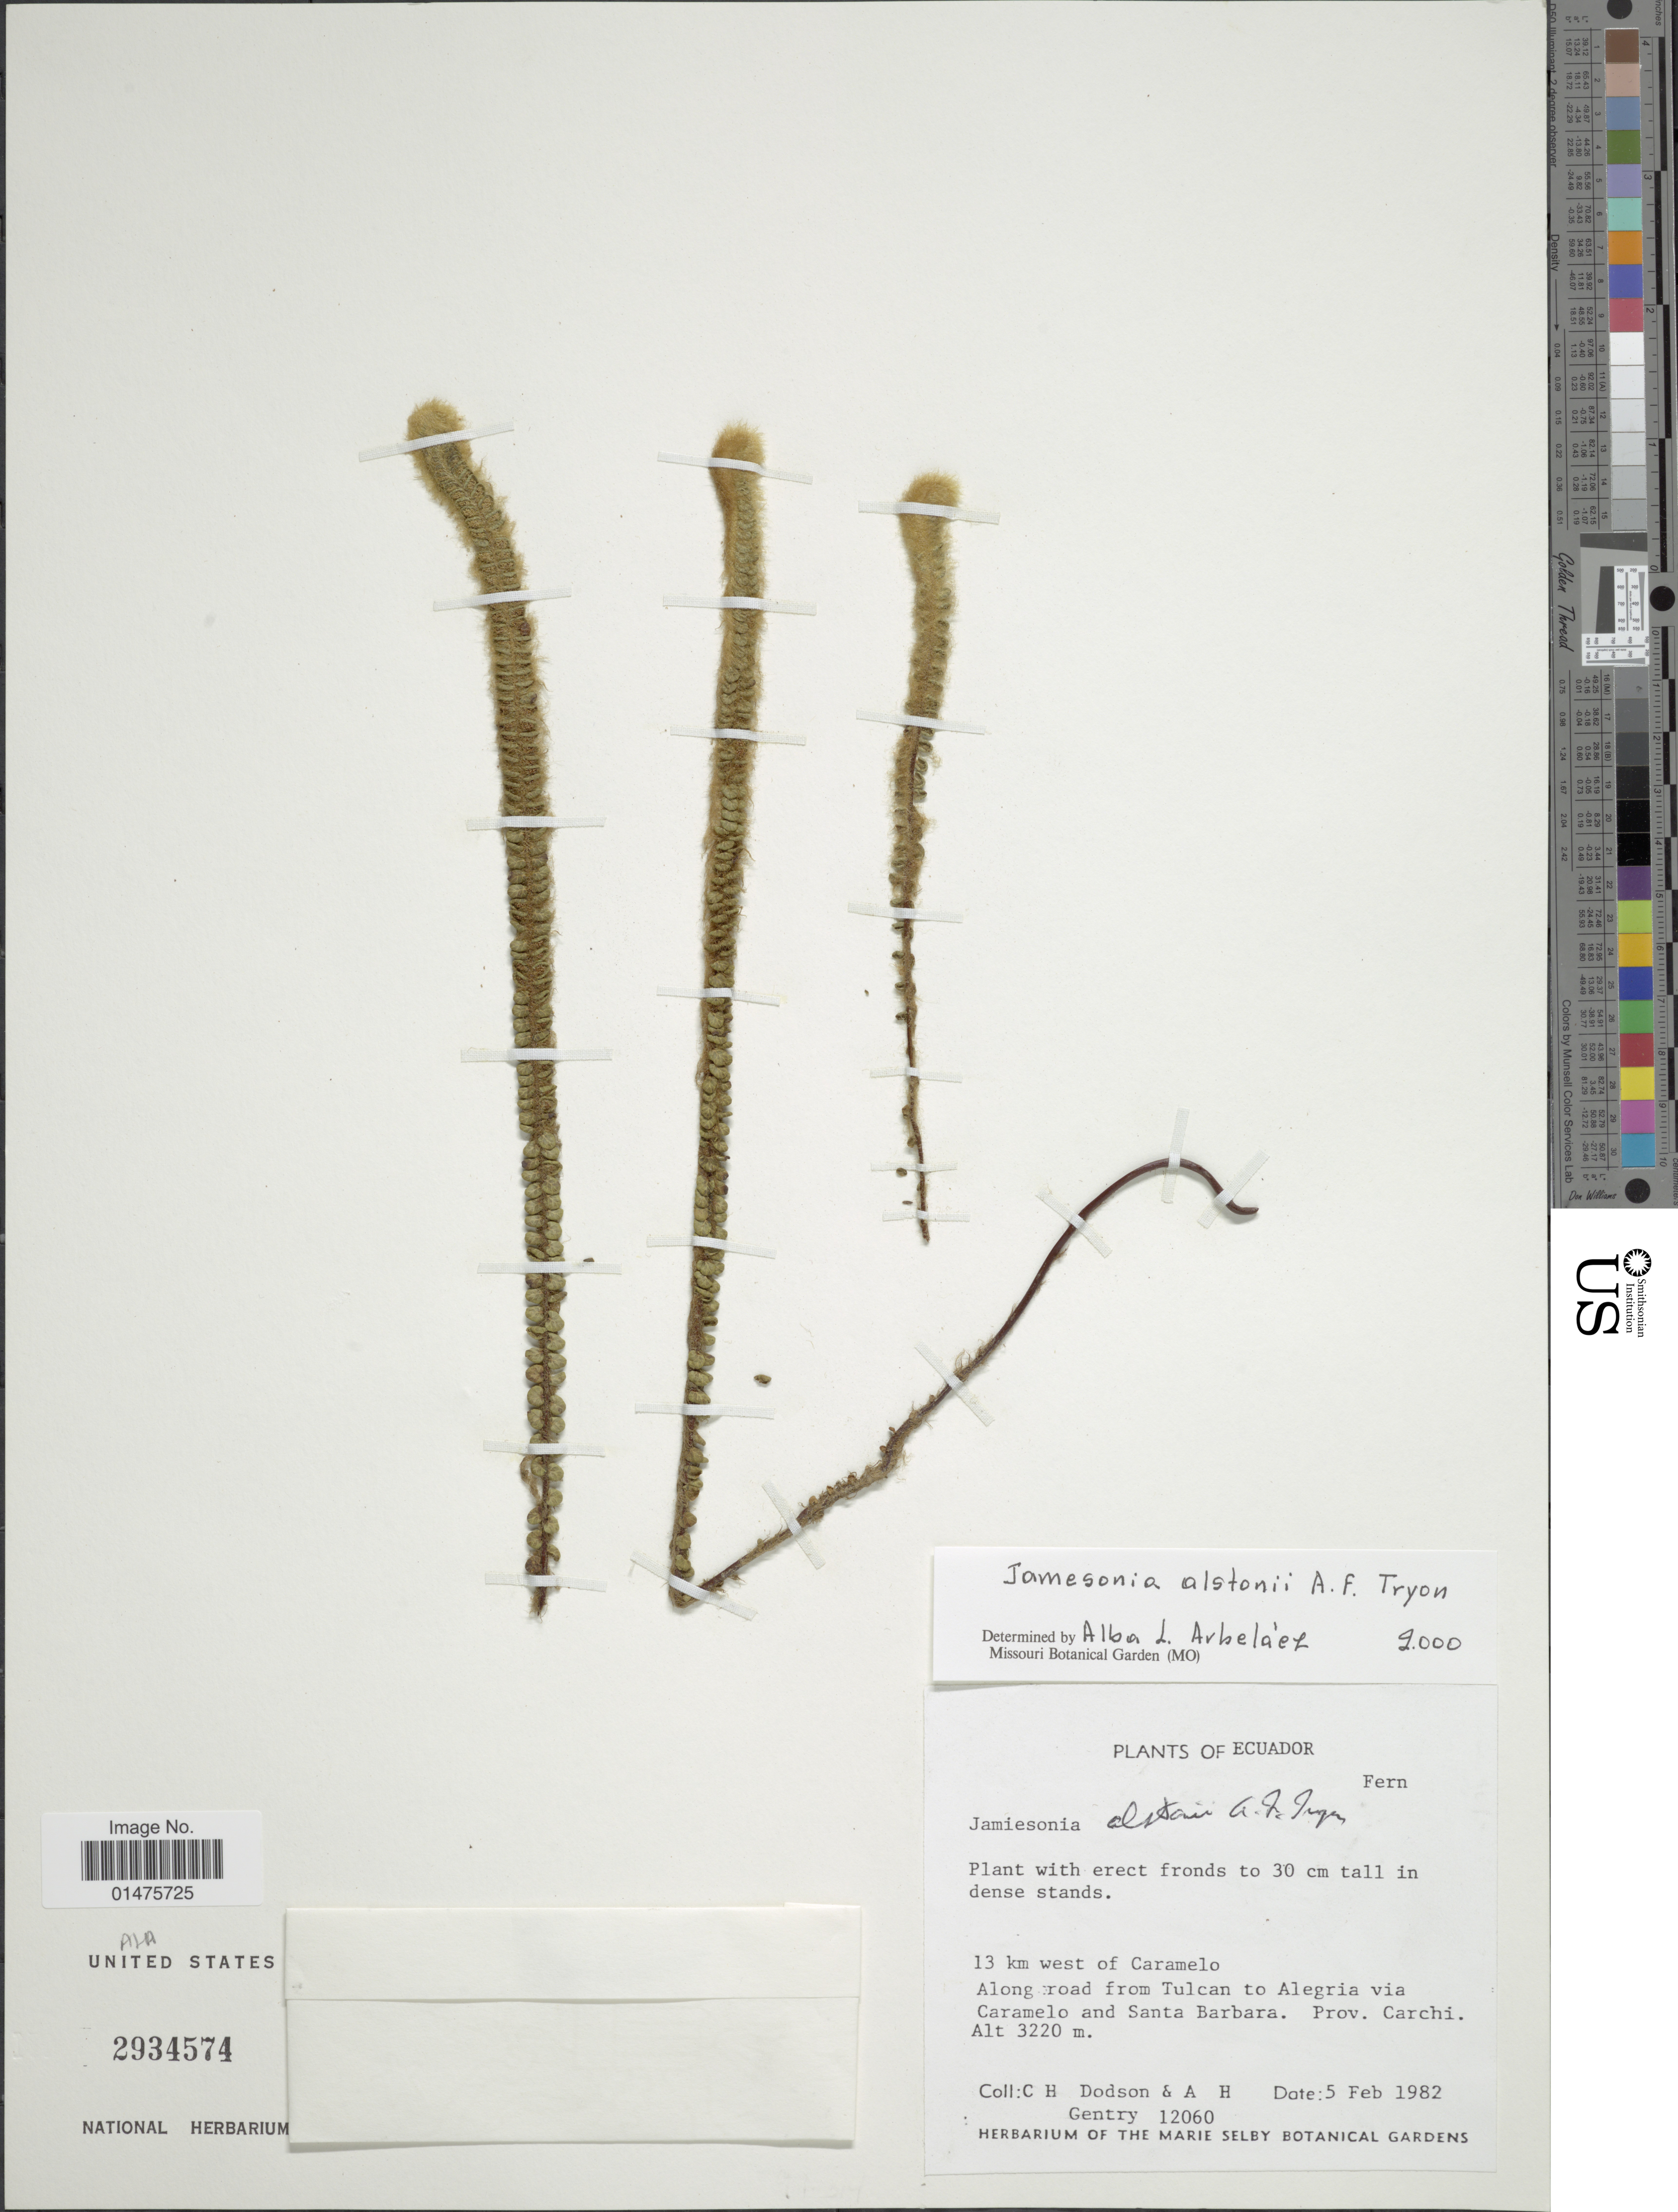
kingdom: Plantae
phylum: Tracheophyta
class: Polypodiopsida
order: Polypodiales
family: Pteridaceae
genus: Jamesonia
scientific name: Jamesonia alstonii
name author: A.F. Tryon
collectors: C. H. Dodson & A. H. Gentry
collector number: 12060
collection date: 1982-02-05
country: Ecuador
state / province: Carchi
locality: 13 km west of Caramelo, Along road from Tulcan to Alegria via Caramelo and Santa Barbara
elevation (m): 3220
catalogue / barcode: US 2934574